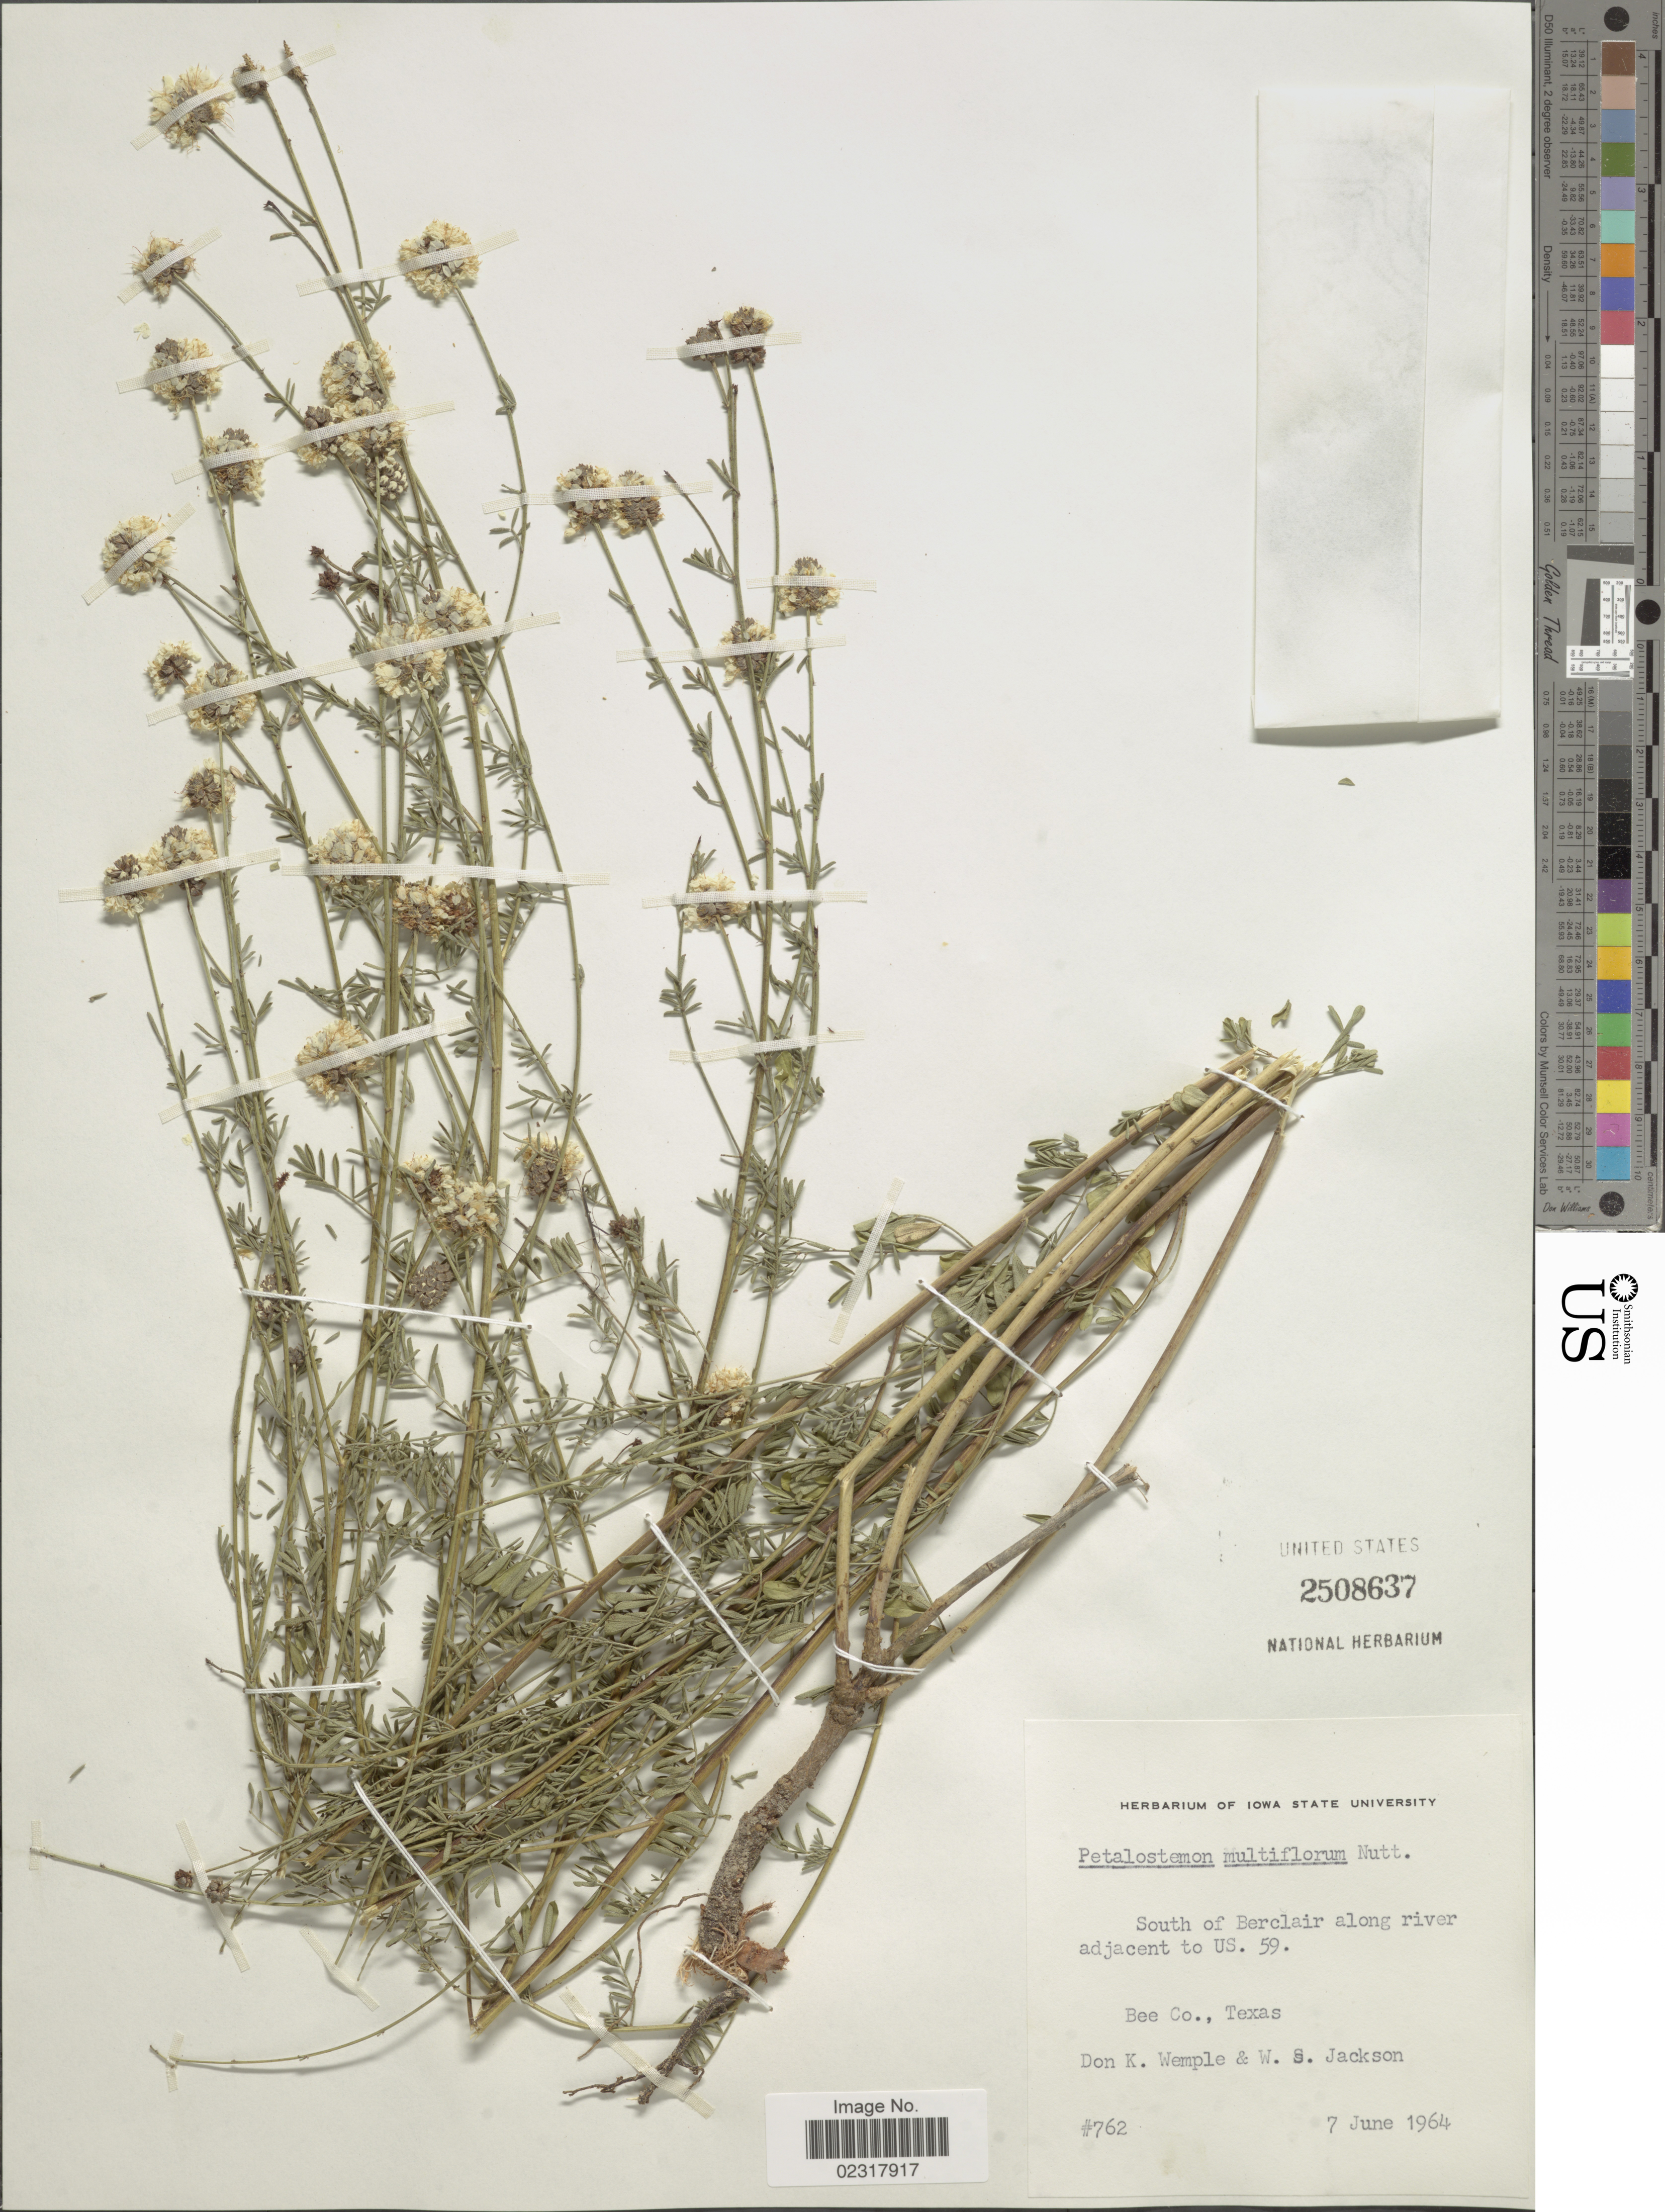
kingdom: Plantae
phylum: Tracheophyta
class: Magnoliopsida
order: Fabales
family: Fabaceae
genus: Dalea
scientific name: Dalea multiflora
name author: (Nutt.) Shinners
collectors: D. Wemple & W. Jackson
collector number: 762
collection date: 1964-06-07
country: United States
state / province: Texas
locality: South of Berclair along river adjacent to US. 59. Bee Co.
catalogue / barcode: US 2508637